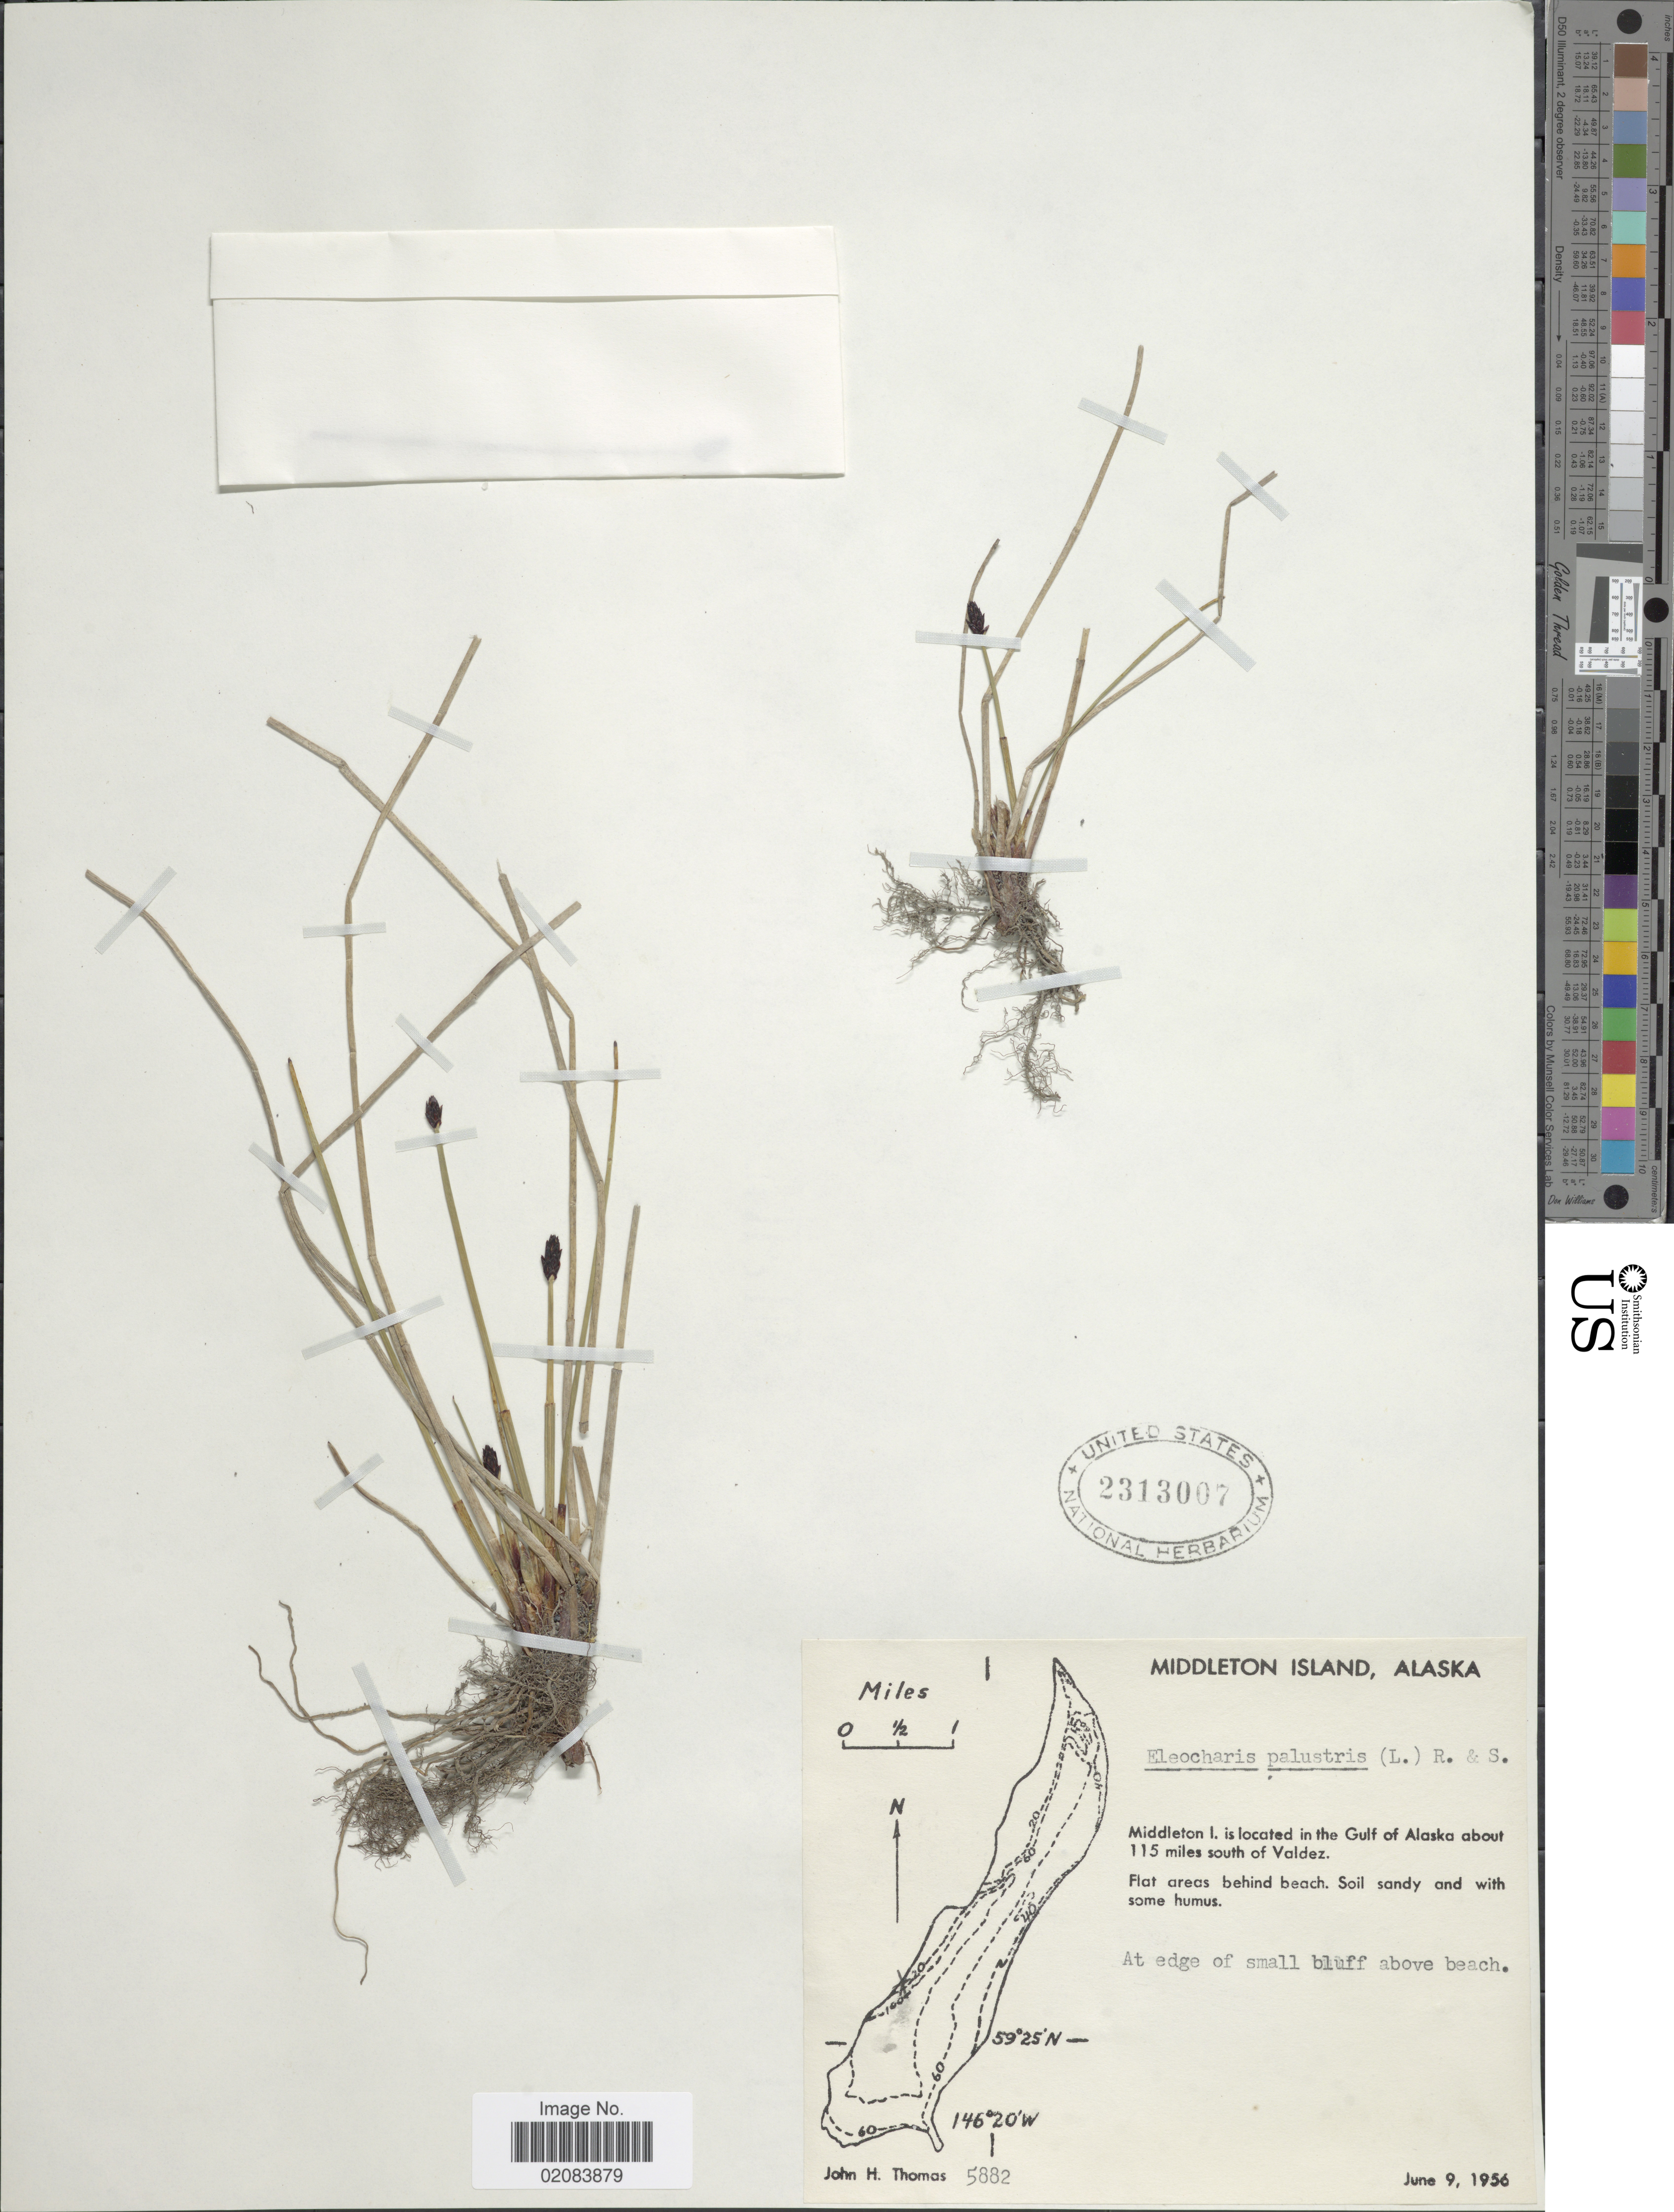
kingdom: Plantae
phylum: Tracheophyta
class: Liliopsida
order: Poales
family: Cyperaceae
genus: Eleocharis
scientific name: Eleocharis palustris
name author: (L.) Roem. & Schult.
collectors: J. H. Thomas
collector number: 5882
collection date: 1956-06-09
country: United States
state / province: Alaska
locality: Middleton Island. Middleton I. is located in the Gulf of Alaska about 115 miles south of Valdez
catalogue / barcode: US 2313007